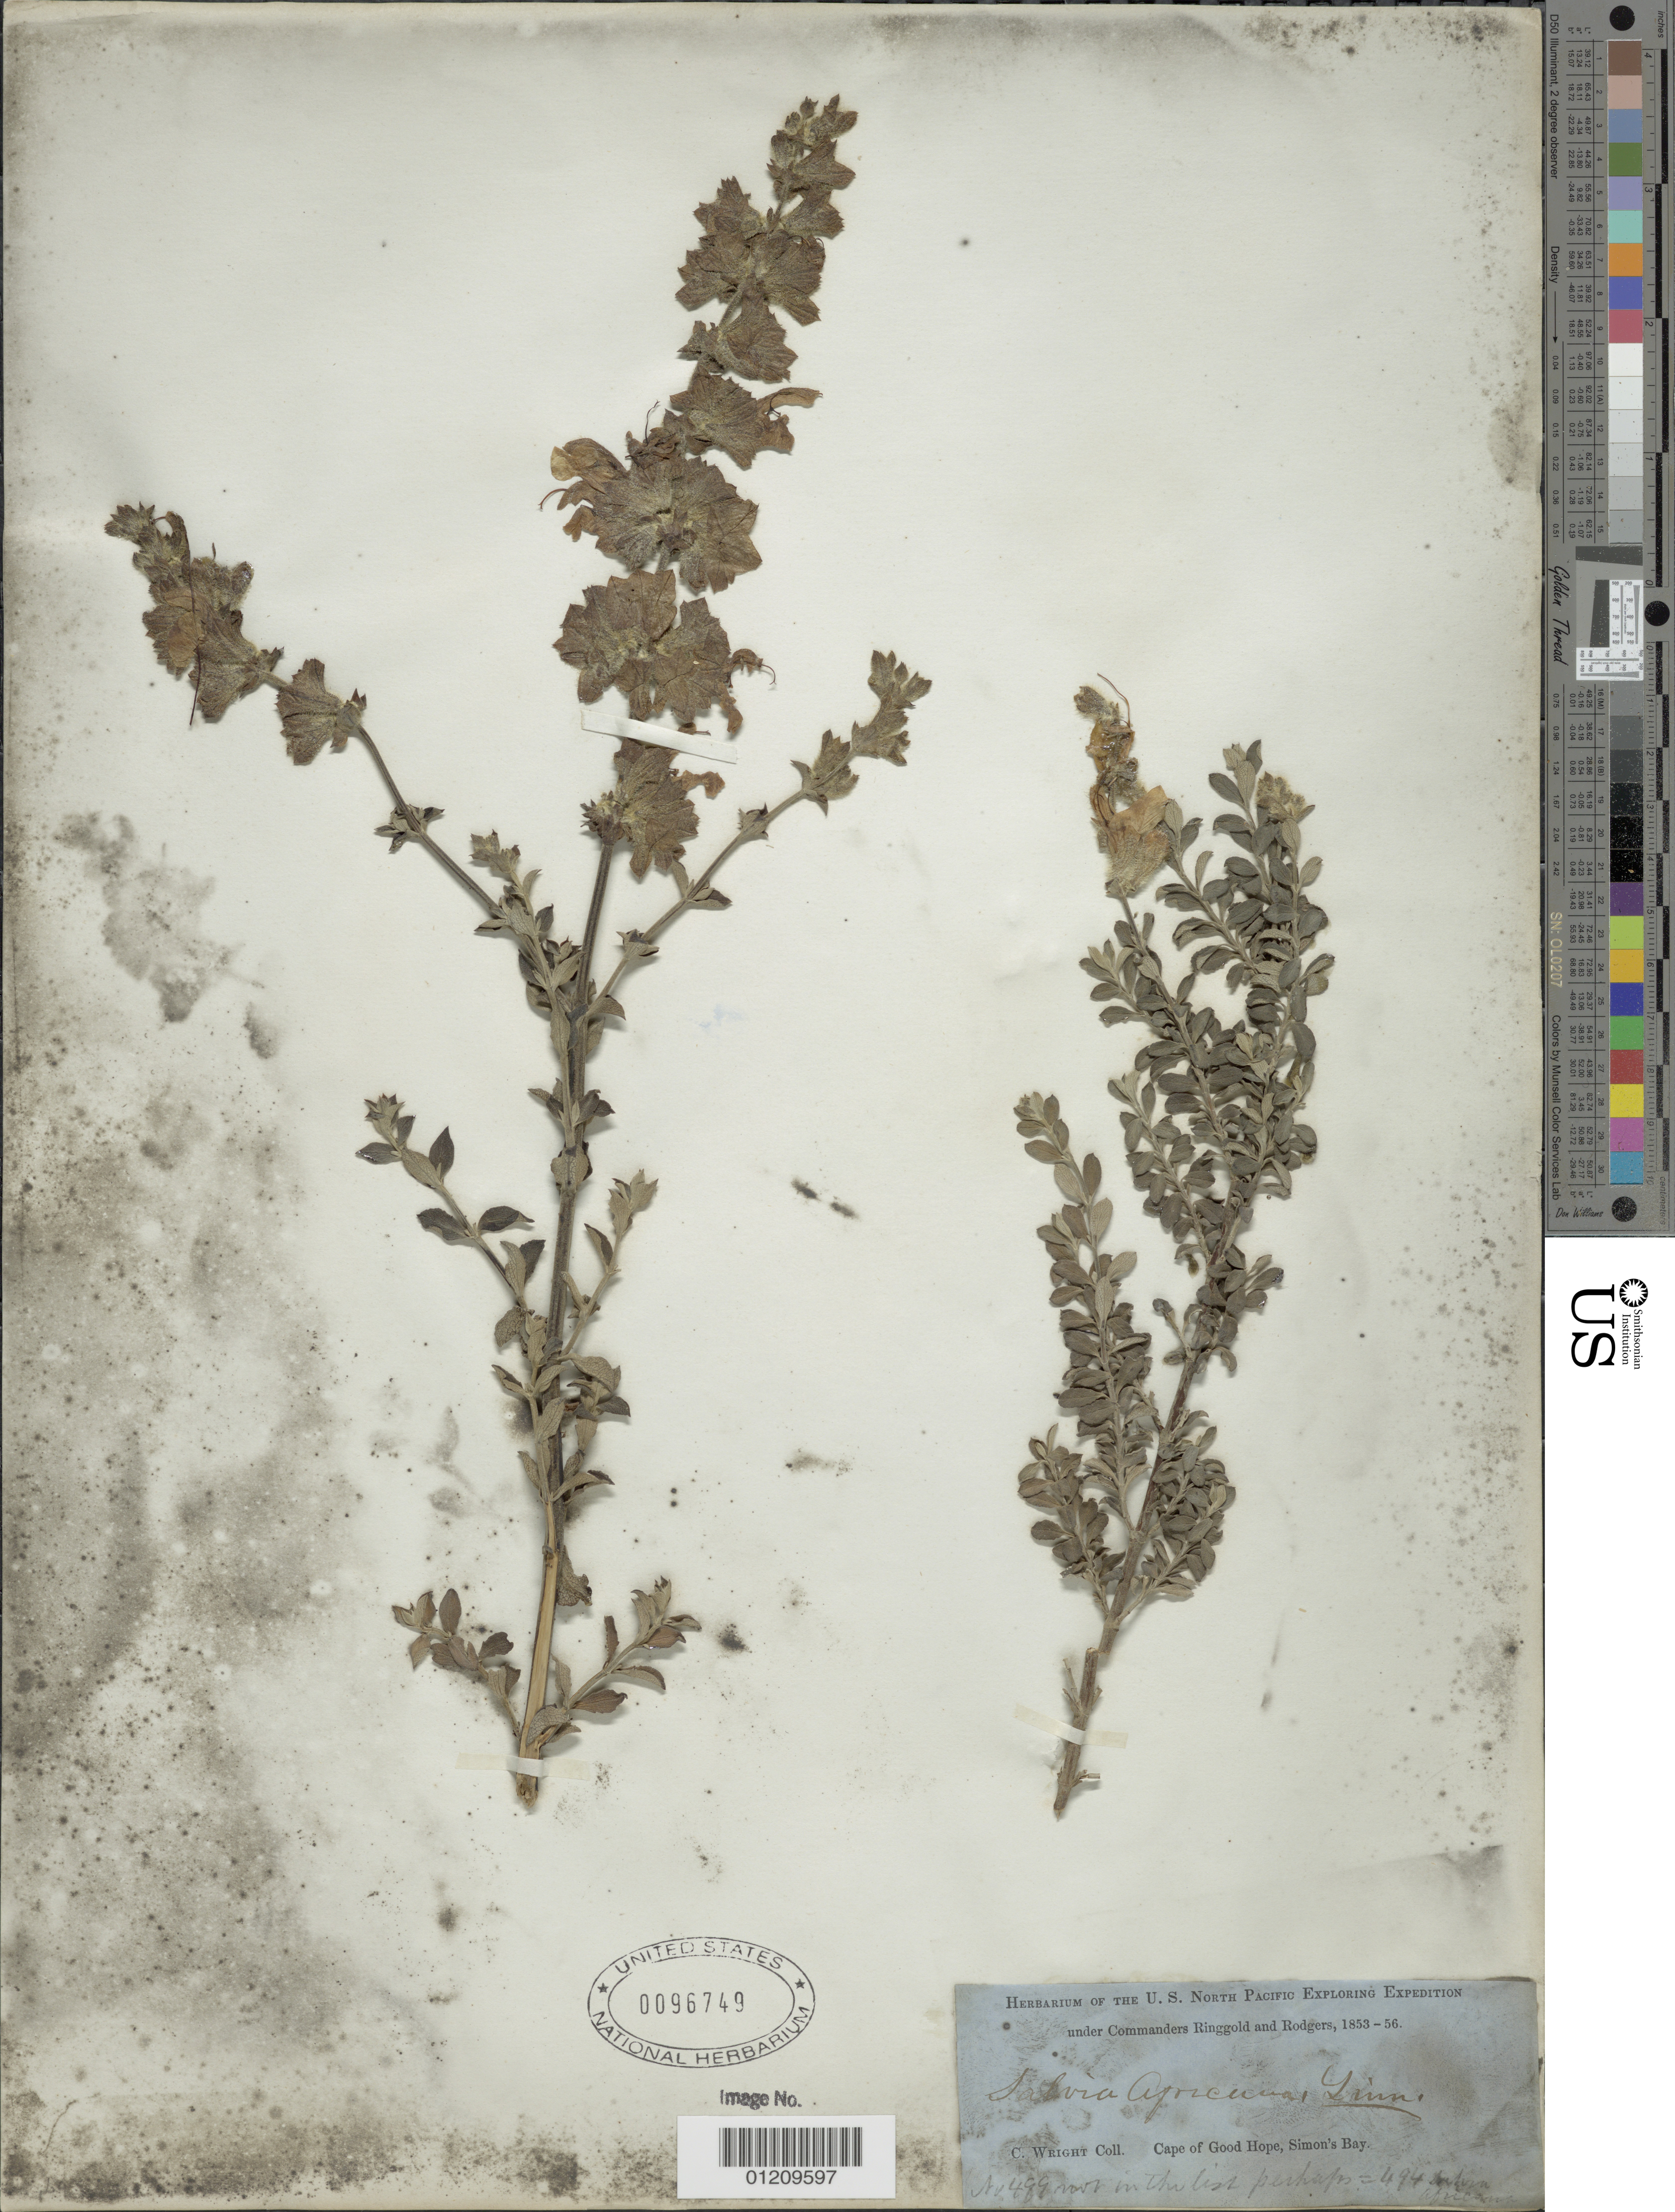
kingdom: Plantae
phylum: Tracheophyta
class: Magnoliopsida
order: Lamiales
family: Lamiaceae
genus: Salvia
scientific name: Salvia africana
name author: L.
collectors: C. Wright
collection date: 1853/1856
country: South Africa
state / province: Western Cape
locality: Cape of Good Hope, Simon's Bay.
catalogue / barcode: US 96749